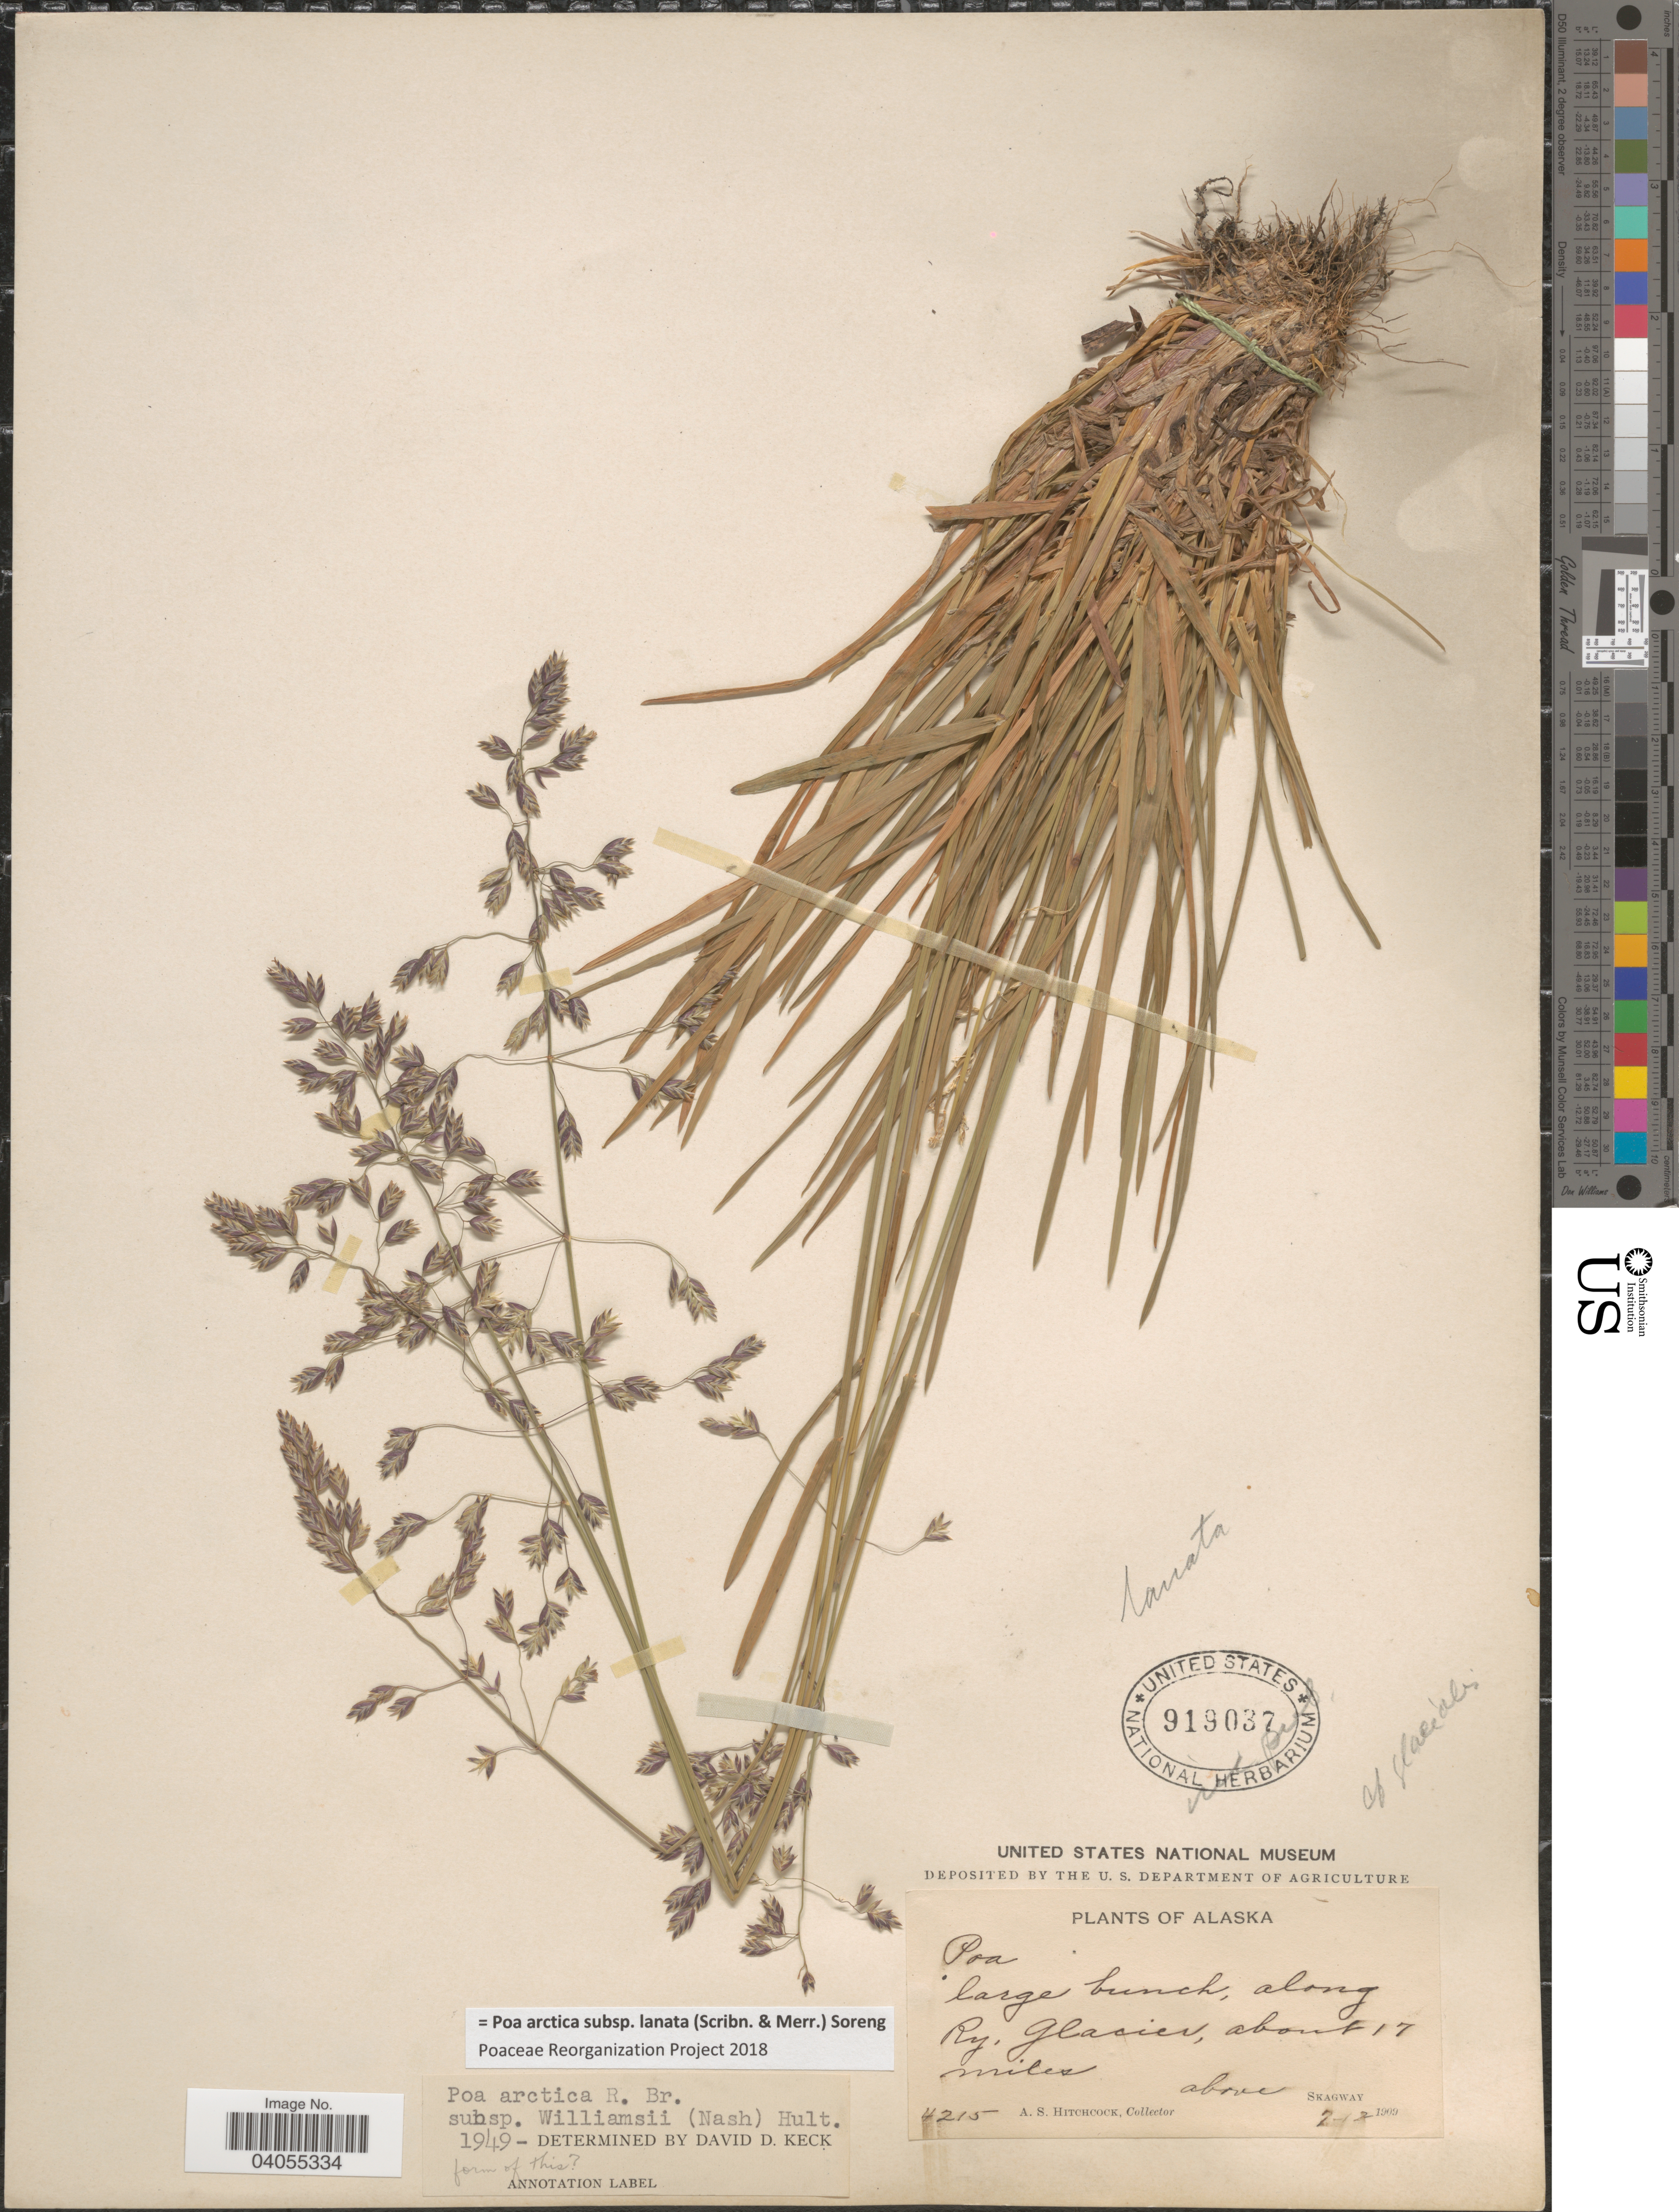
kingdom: Plantae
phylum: Tracheophyta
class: Liliopsida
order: Poales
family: Poaceae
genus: Poa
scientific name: Poa arctica subsp. lanata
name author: (Scribn. & Merr.) Soreng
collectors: A. S. Hitchcock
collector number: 4215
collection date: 1909-02-12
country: United States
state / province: Alaska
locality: Large bunch, along Ry. Glacier, about 17 miles above Skagway.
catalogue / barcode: US 919037